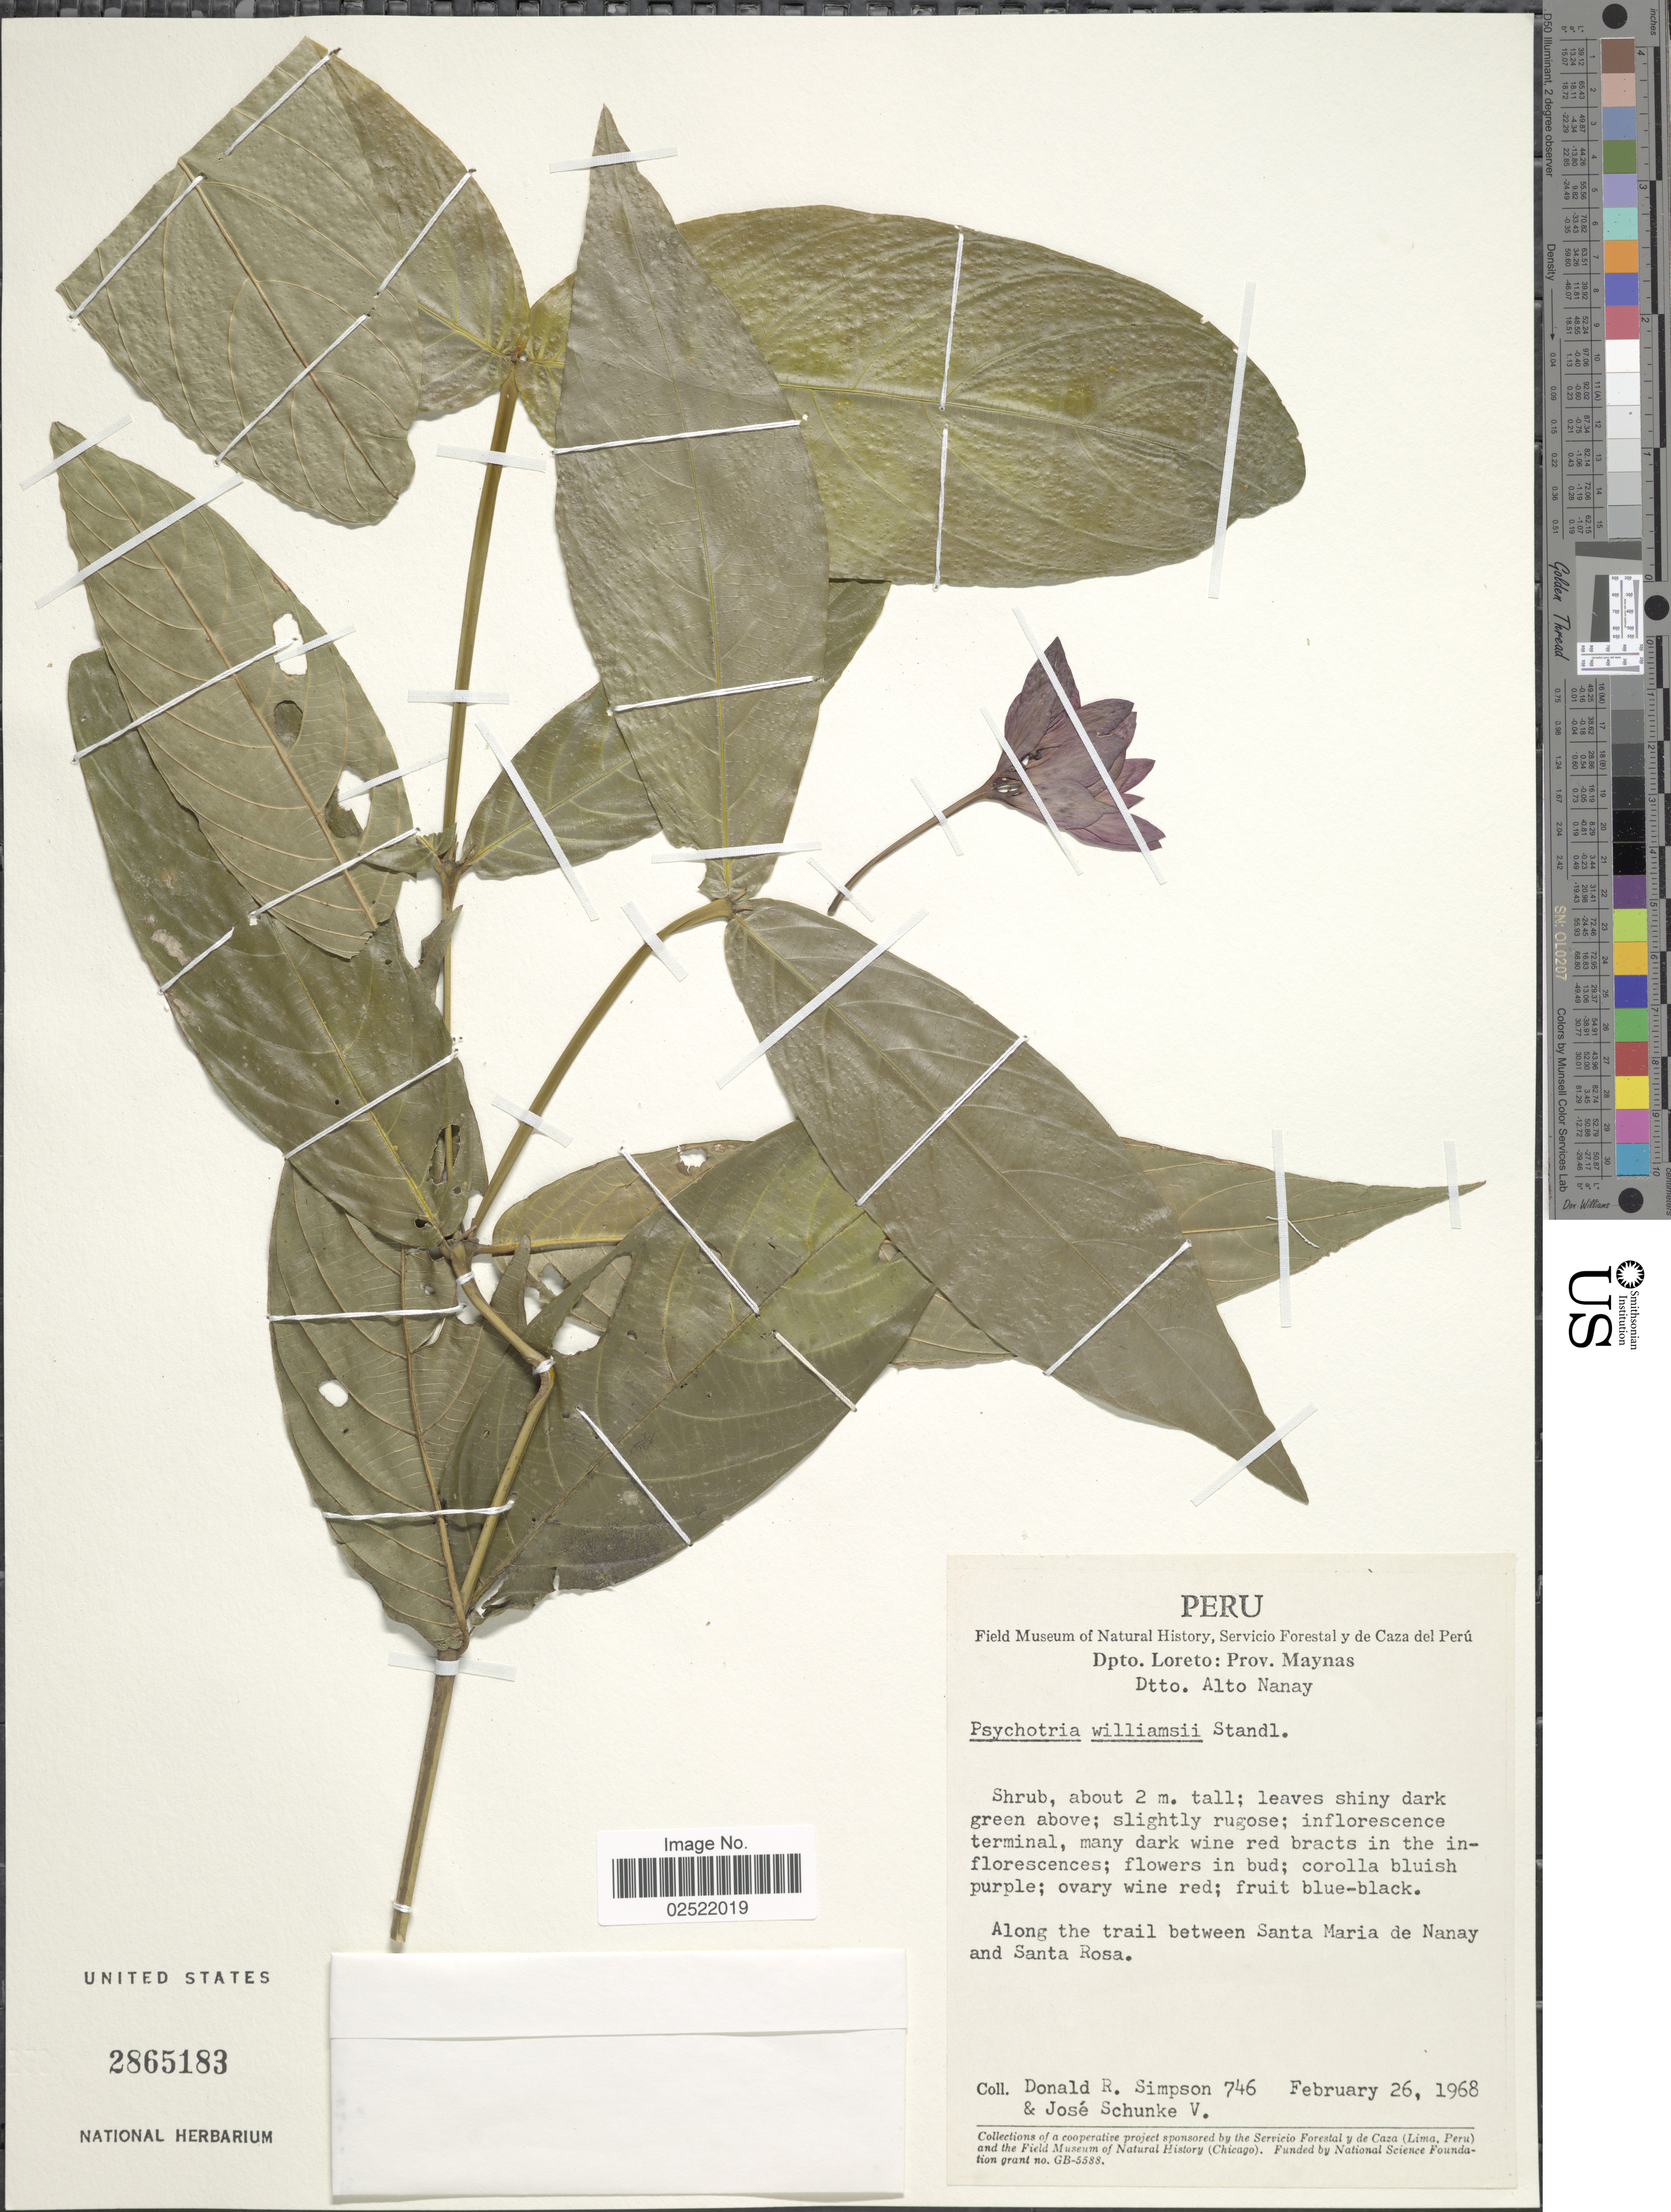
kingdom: Plantae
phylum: Tracheophyta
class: Magnoliopsida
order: Gentianales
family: Rubiaceae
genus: Psychotria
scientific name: Psychotria williamsii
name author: Standl.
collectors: D. R. Simpson & J. Schunke Vigo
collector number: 746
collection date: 1968-02-26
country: Peru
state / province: Loreto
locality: Dpto. Loreto: Prov. Maynas. Dtto. Alto Nanay. Along the trail between Santa Maria de Nanay and Santa Rosa.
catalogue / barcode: US 2865183